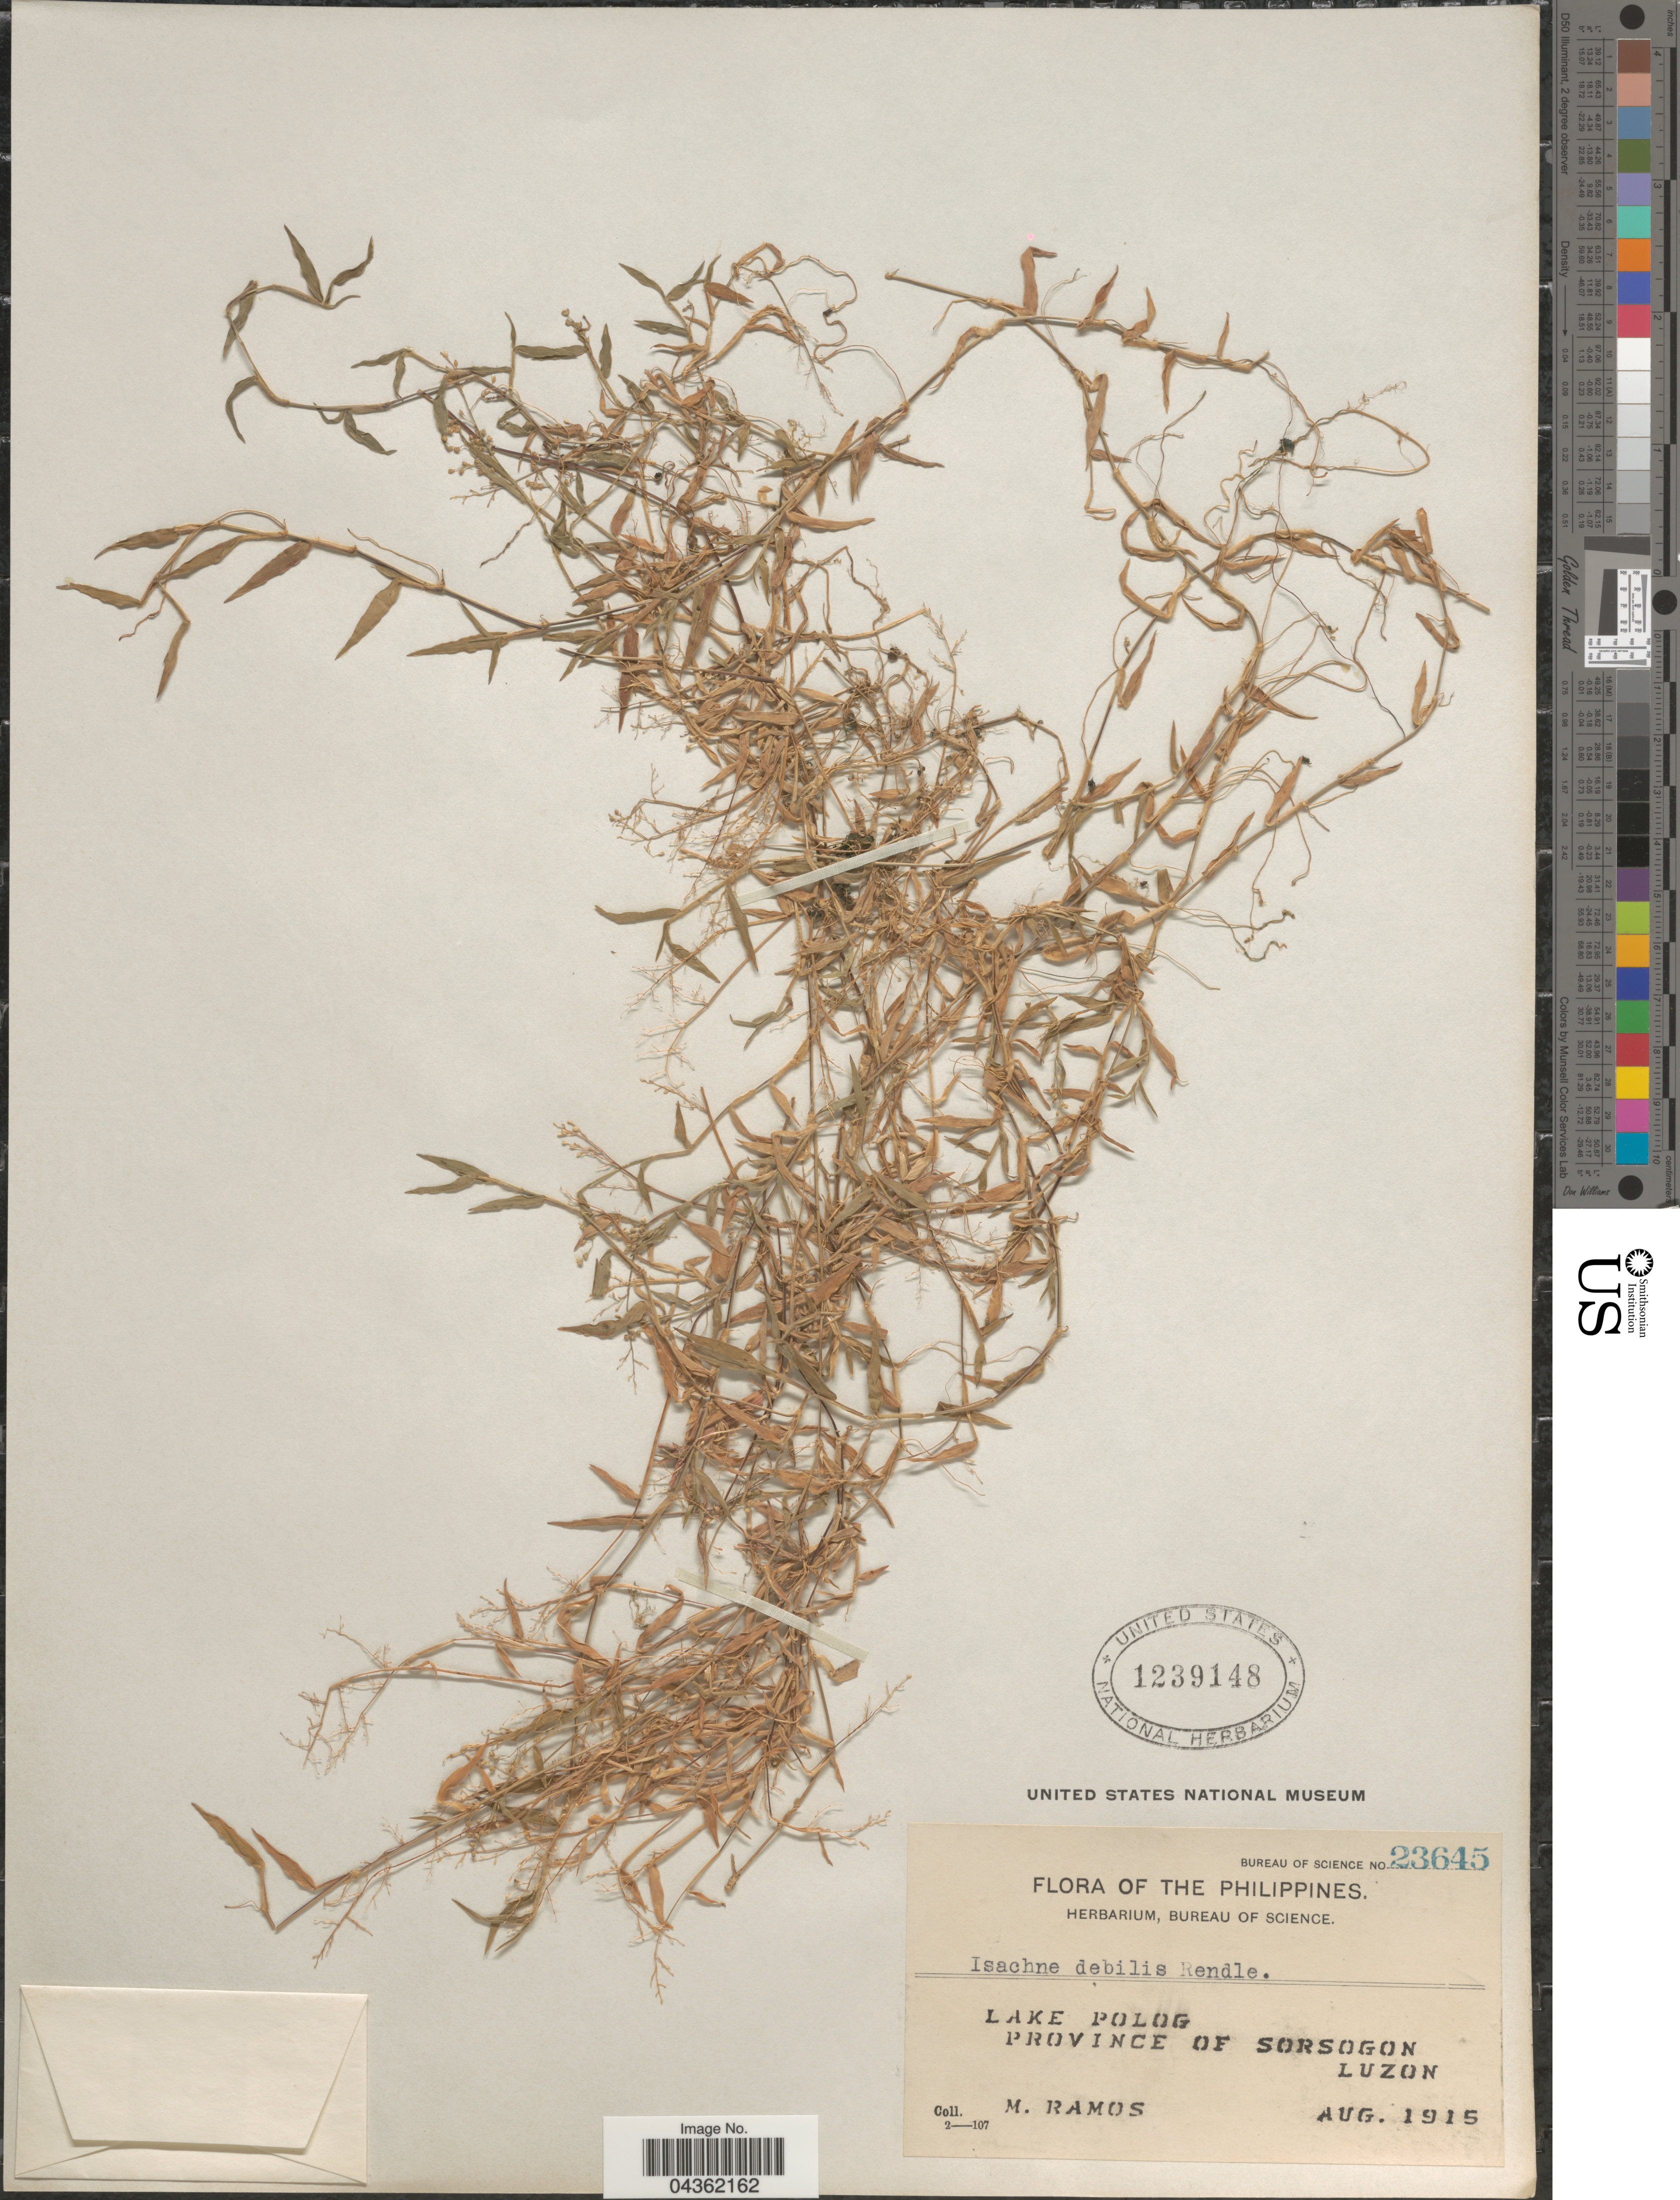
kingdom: Plantae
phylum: Tracheophyta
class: Liliopsida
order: Poales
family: Poaceae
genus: Isachne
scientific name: Isachne myosotis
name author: Nees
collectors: M. Ramos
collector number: Bureau of Science 23645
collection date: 1915-08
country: Philippines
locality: Lake Polog. Province of Sorsogon. Luzon.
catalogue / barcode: US 1239148